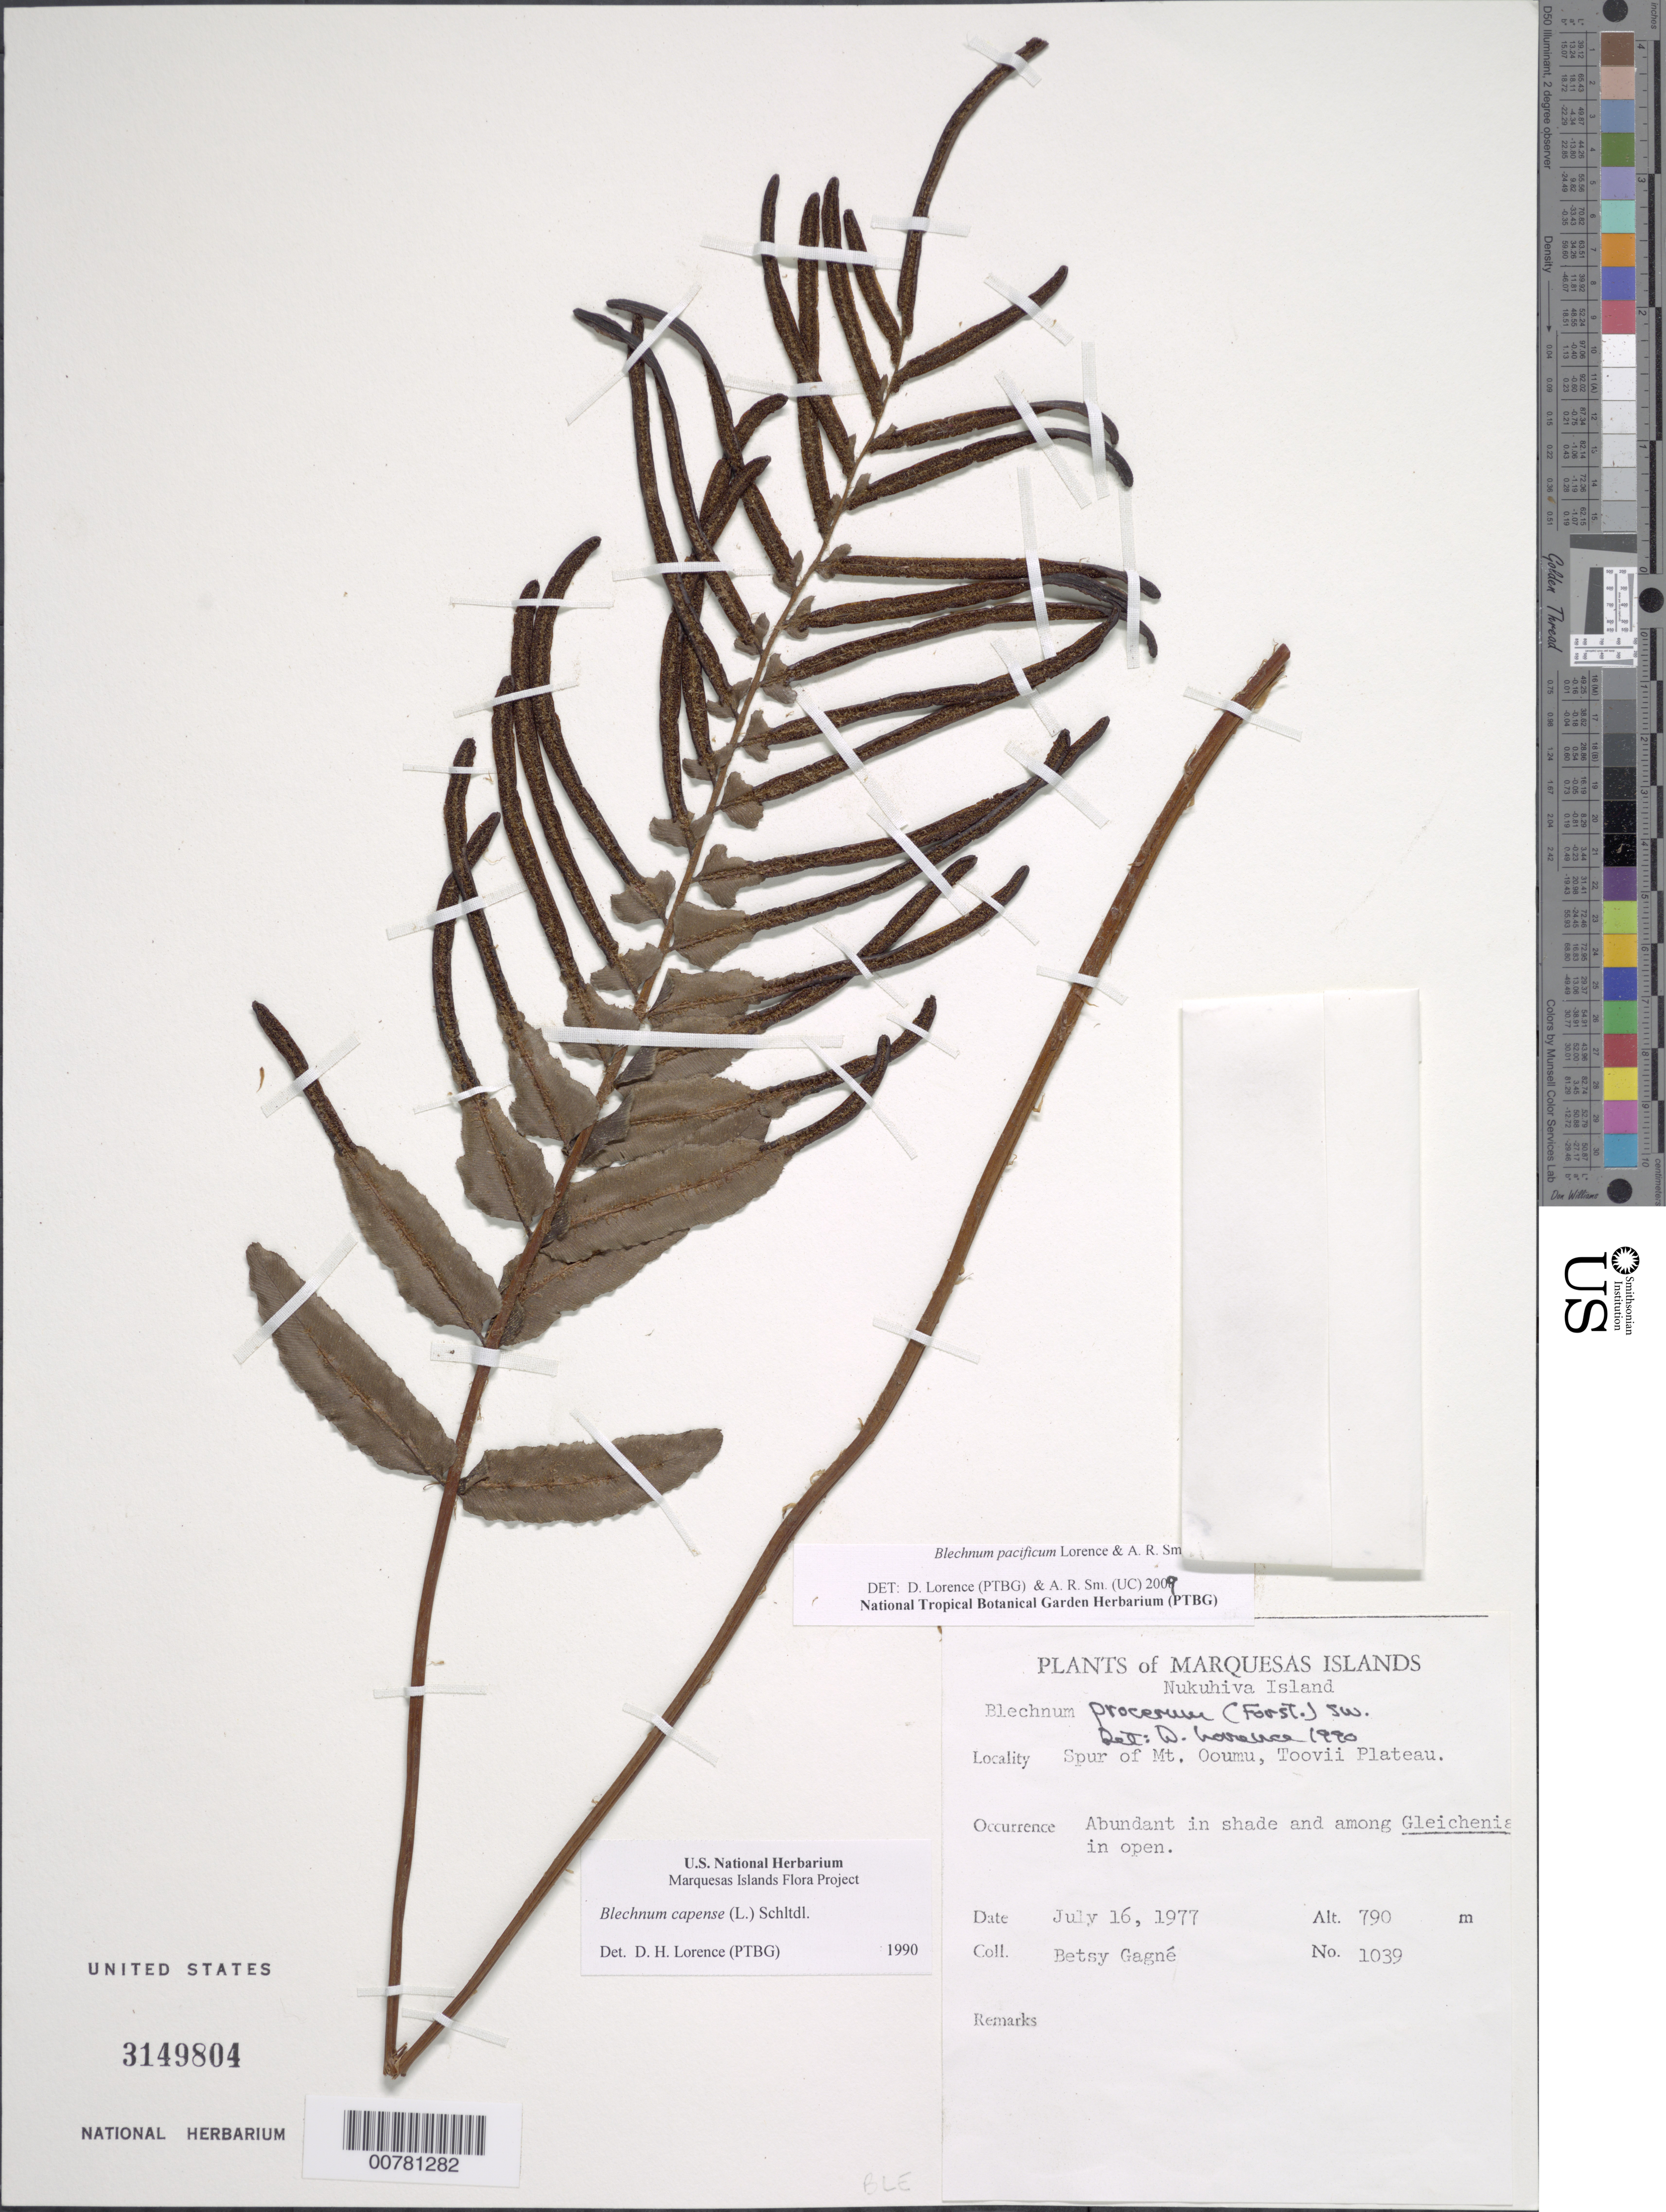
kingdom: Plantae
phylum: Tracheophyta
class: Polypodiopsida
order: Polypodiales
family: Blechnaceae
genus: Blechnum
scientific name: Blechnum pacificum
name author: Lorence & A.R. Sm.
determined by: Lorence, David H.; Smith, A. R.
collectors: B. H. Gagné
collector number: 1039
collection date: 1977-07-16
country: French Polynesia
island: Nuku Hiva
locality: Toovii Plateau, spur of Mt. Ooumu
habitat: Abundant in shade and among Gleichenia in open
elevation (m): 790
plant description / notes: Incorrectly recognized as B. capense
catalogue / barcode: US 3149804